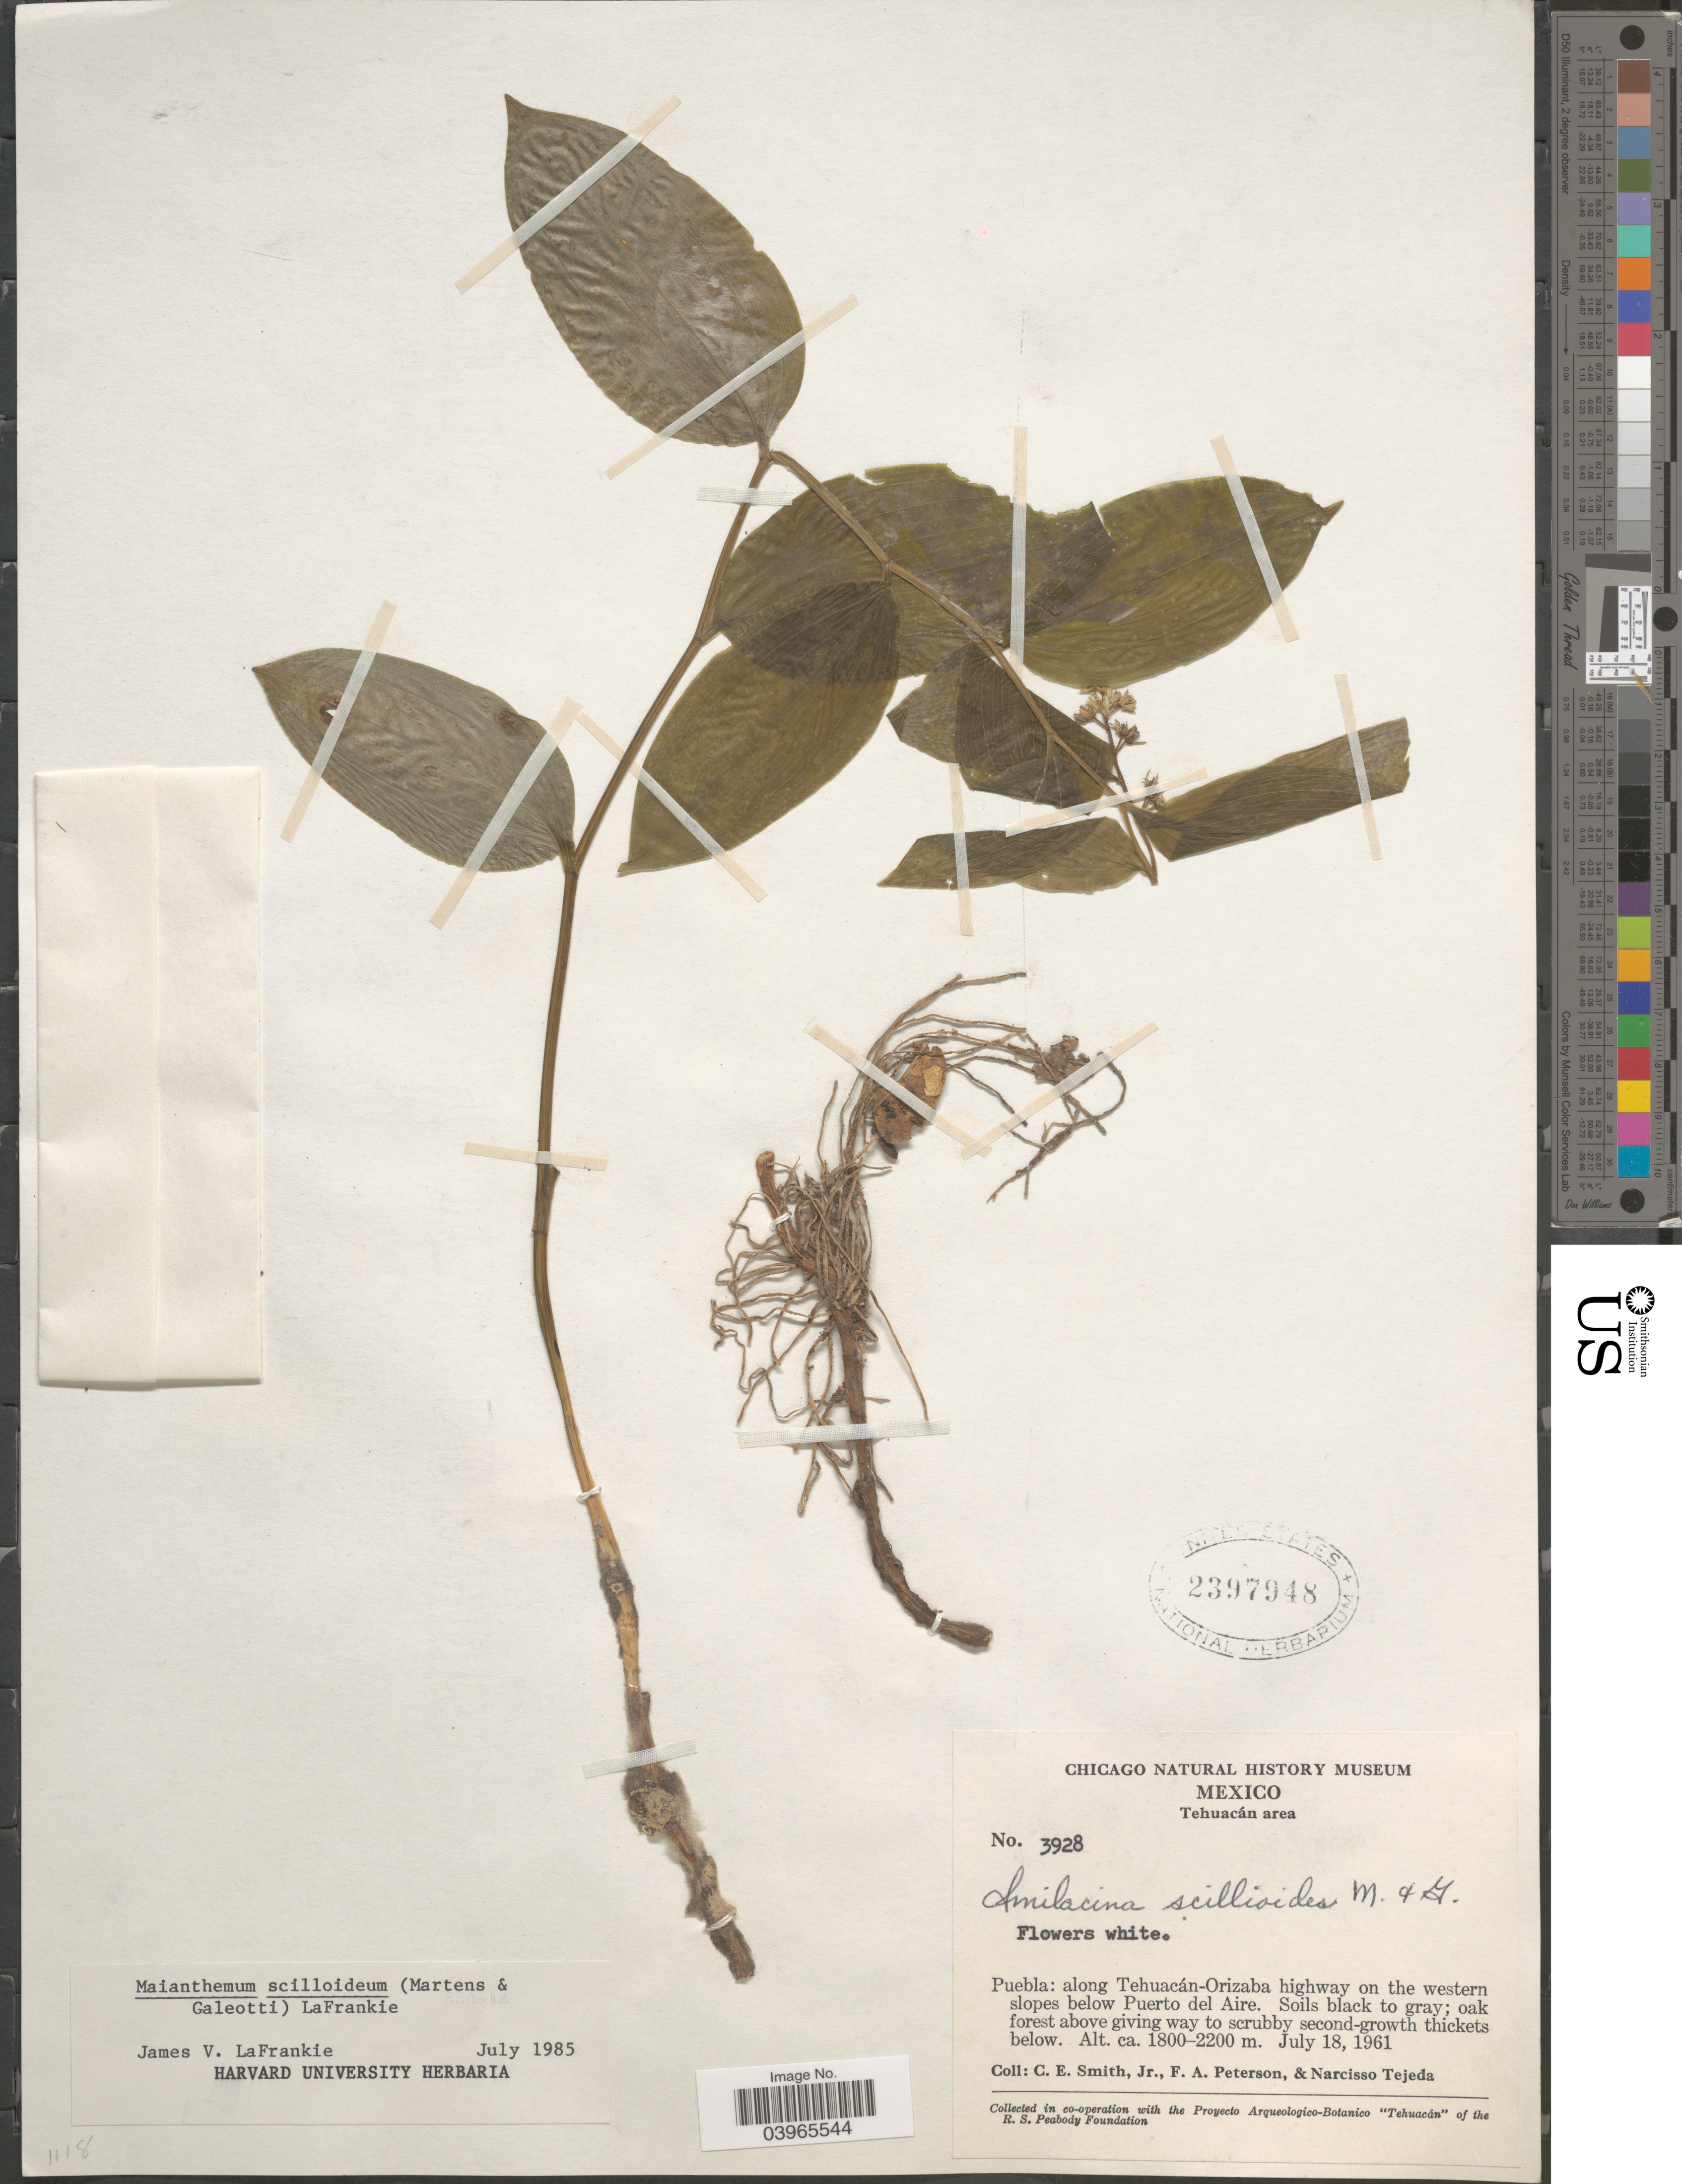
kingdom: Plantae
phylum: Tracheophyta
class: Liliopsida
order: Asparagales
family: Asparagaceae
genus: Maianthemum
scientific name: Maianthemum scilloideum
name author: (M. Martens & Galeotti) LaFrankie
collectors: C. E. Smith Jr., F. A. Peterson & N. Tejeda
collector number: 3928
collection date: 1961-07-18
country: Mexico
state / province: Puebla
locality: Tehuacán area. Along Tehuacán-Orizaba highway on the western slopes below Puerto del Aire.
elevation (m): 1800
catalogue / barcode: US 2397948